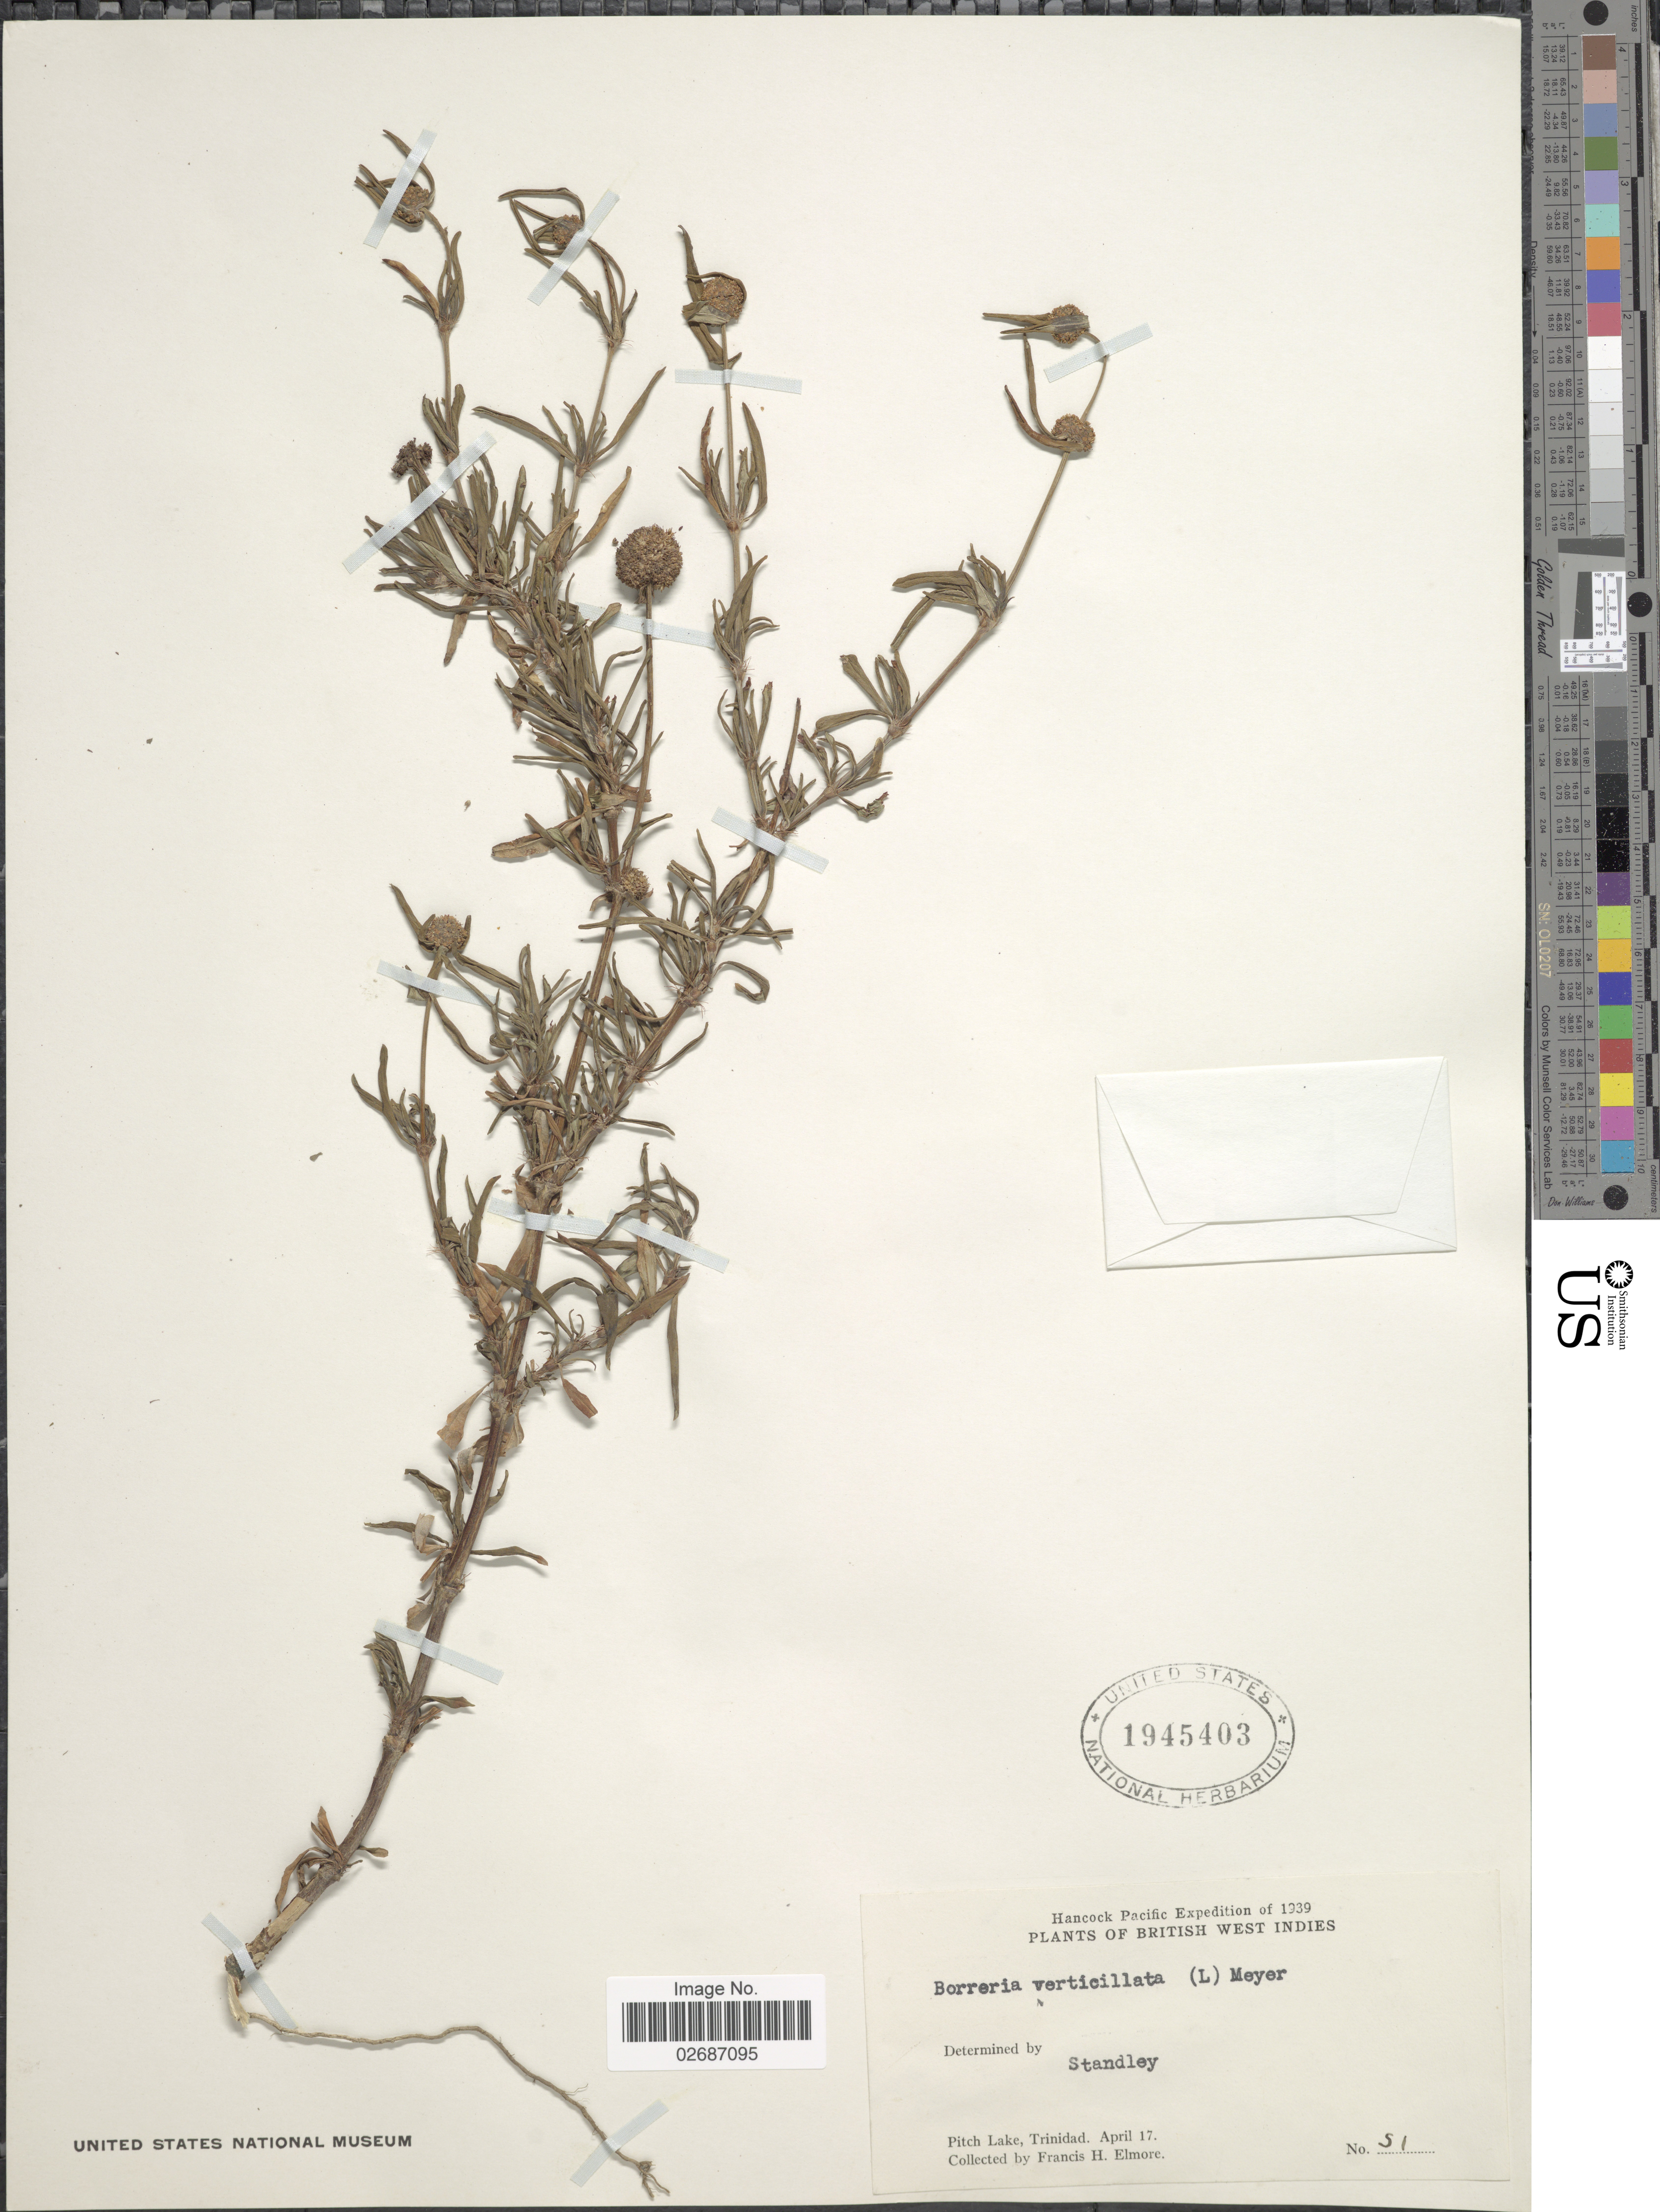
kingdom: Plantae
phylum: Tracheophyta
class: Magnoliopsida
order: Gentianales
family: Rubiaceae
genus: Borreria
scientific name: Borreria verticillata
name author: (L.) G. Mey.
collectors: F. H. Elmore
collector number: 51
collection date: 1939-04-17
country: Trinidad and Tobago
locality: British West Indies, Pitch Lake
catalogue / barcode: US 1945403